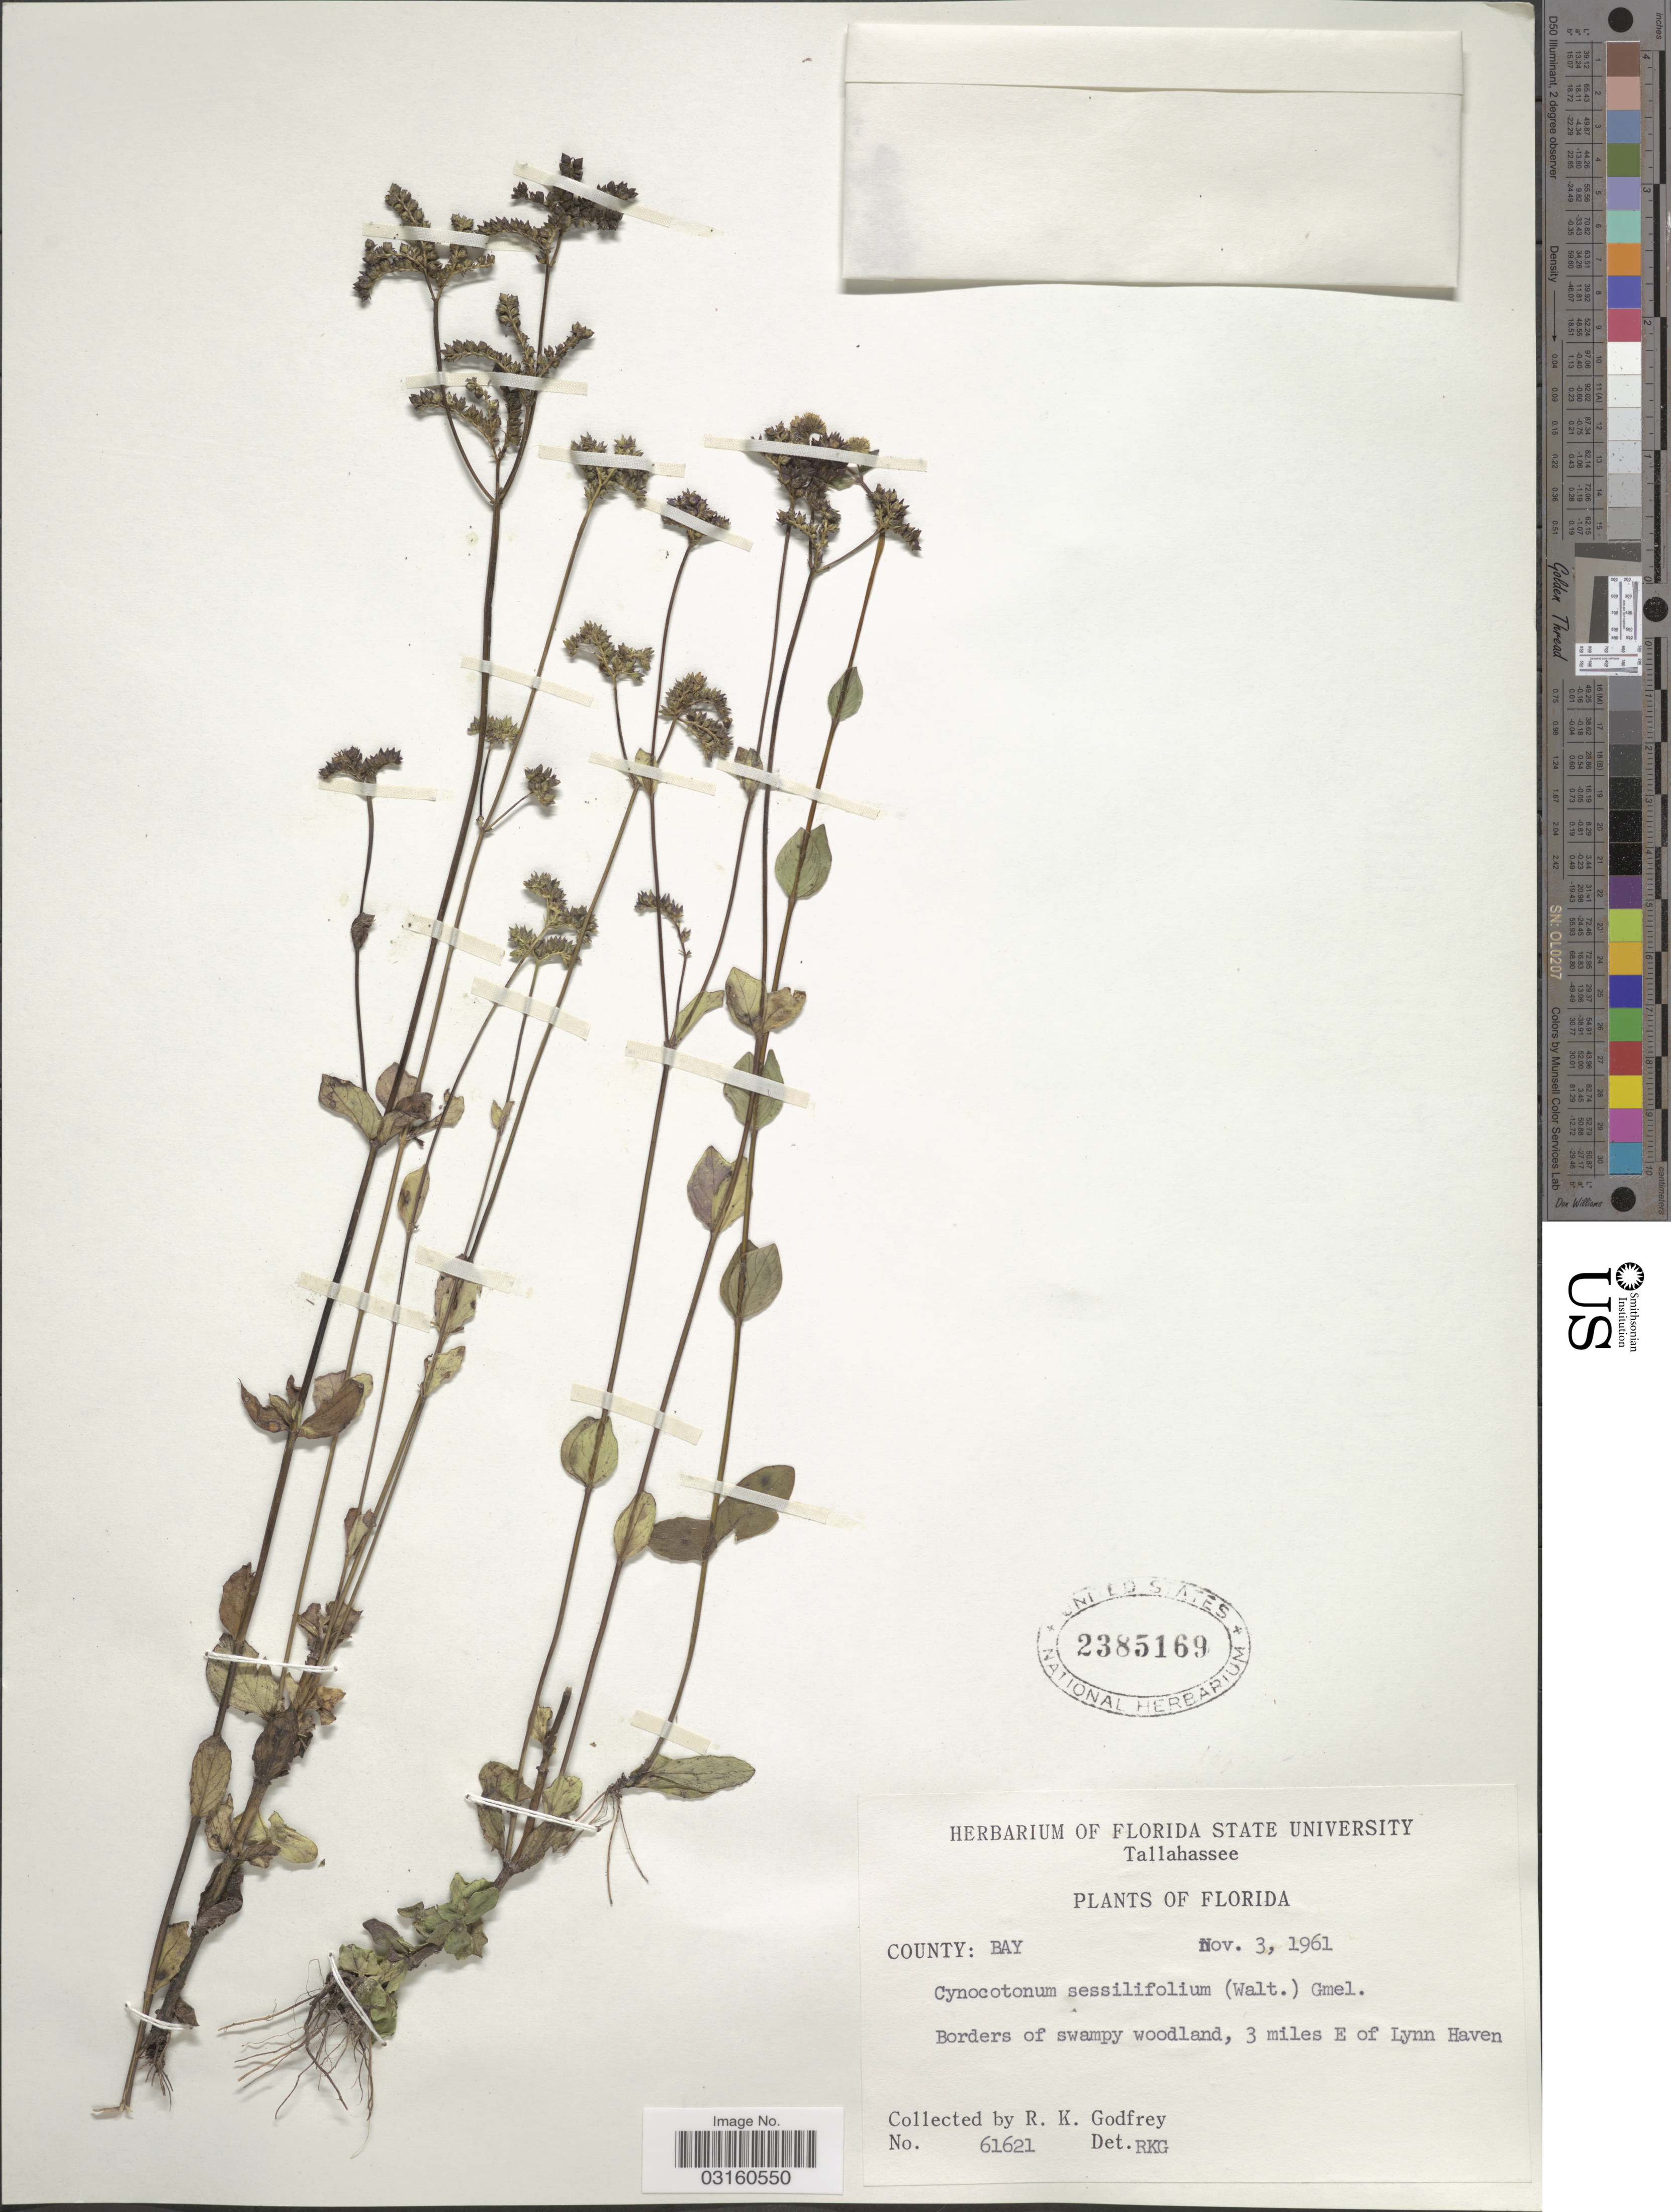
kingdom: Plantae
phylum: Tracheophyta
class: Magnoliopsida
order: Gentianales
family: Loganiaceae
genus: Mitreola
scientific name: Mitreola sessilifolia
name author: (J.F. Gmel.) G. Don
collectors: R. K. Godfrey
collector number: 61621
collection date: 1961-11-03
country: United States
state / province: Florida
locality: County: Bay. Borders of swampy woodland, 3 miles E of Lynn Haven.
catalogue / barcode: US 2385169